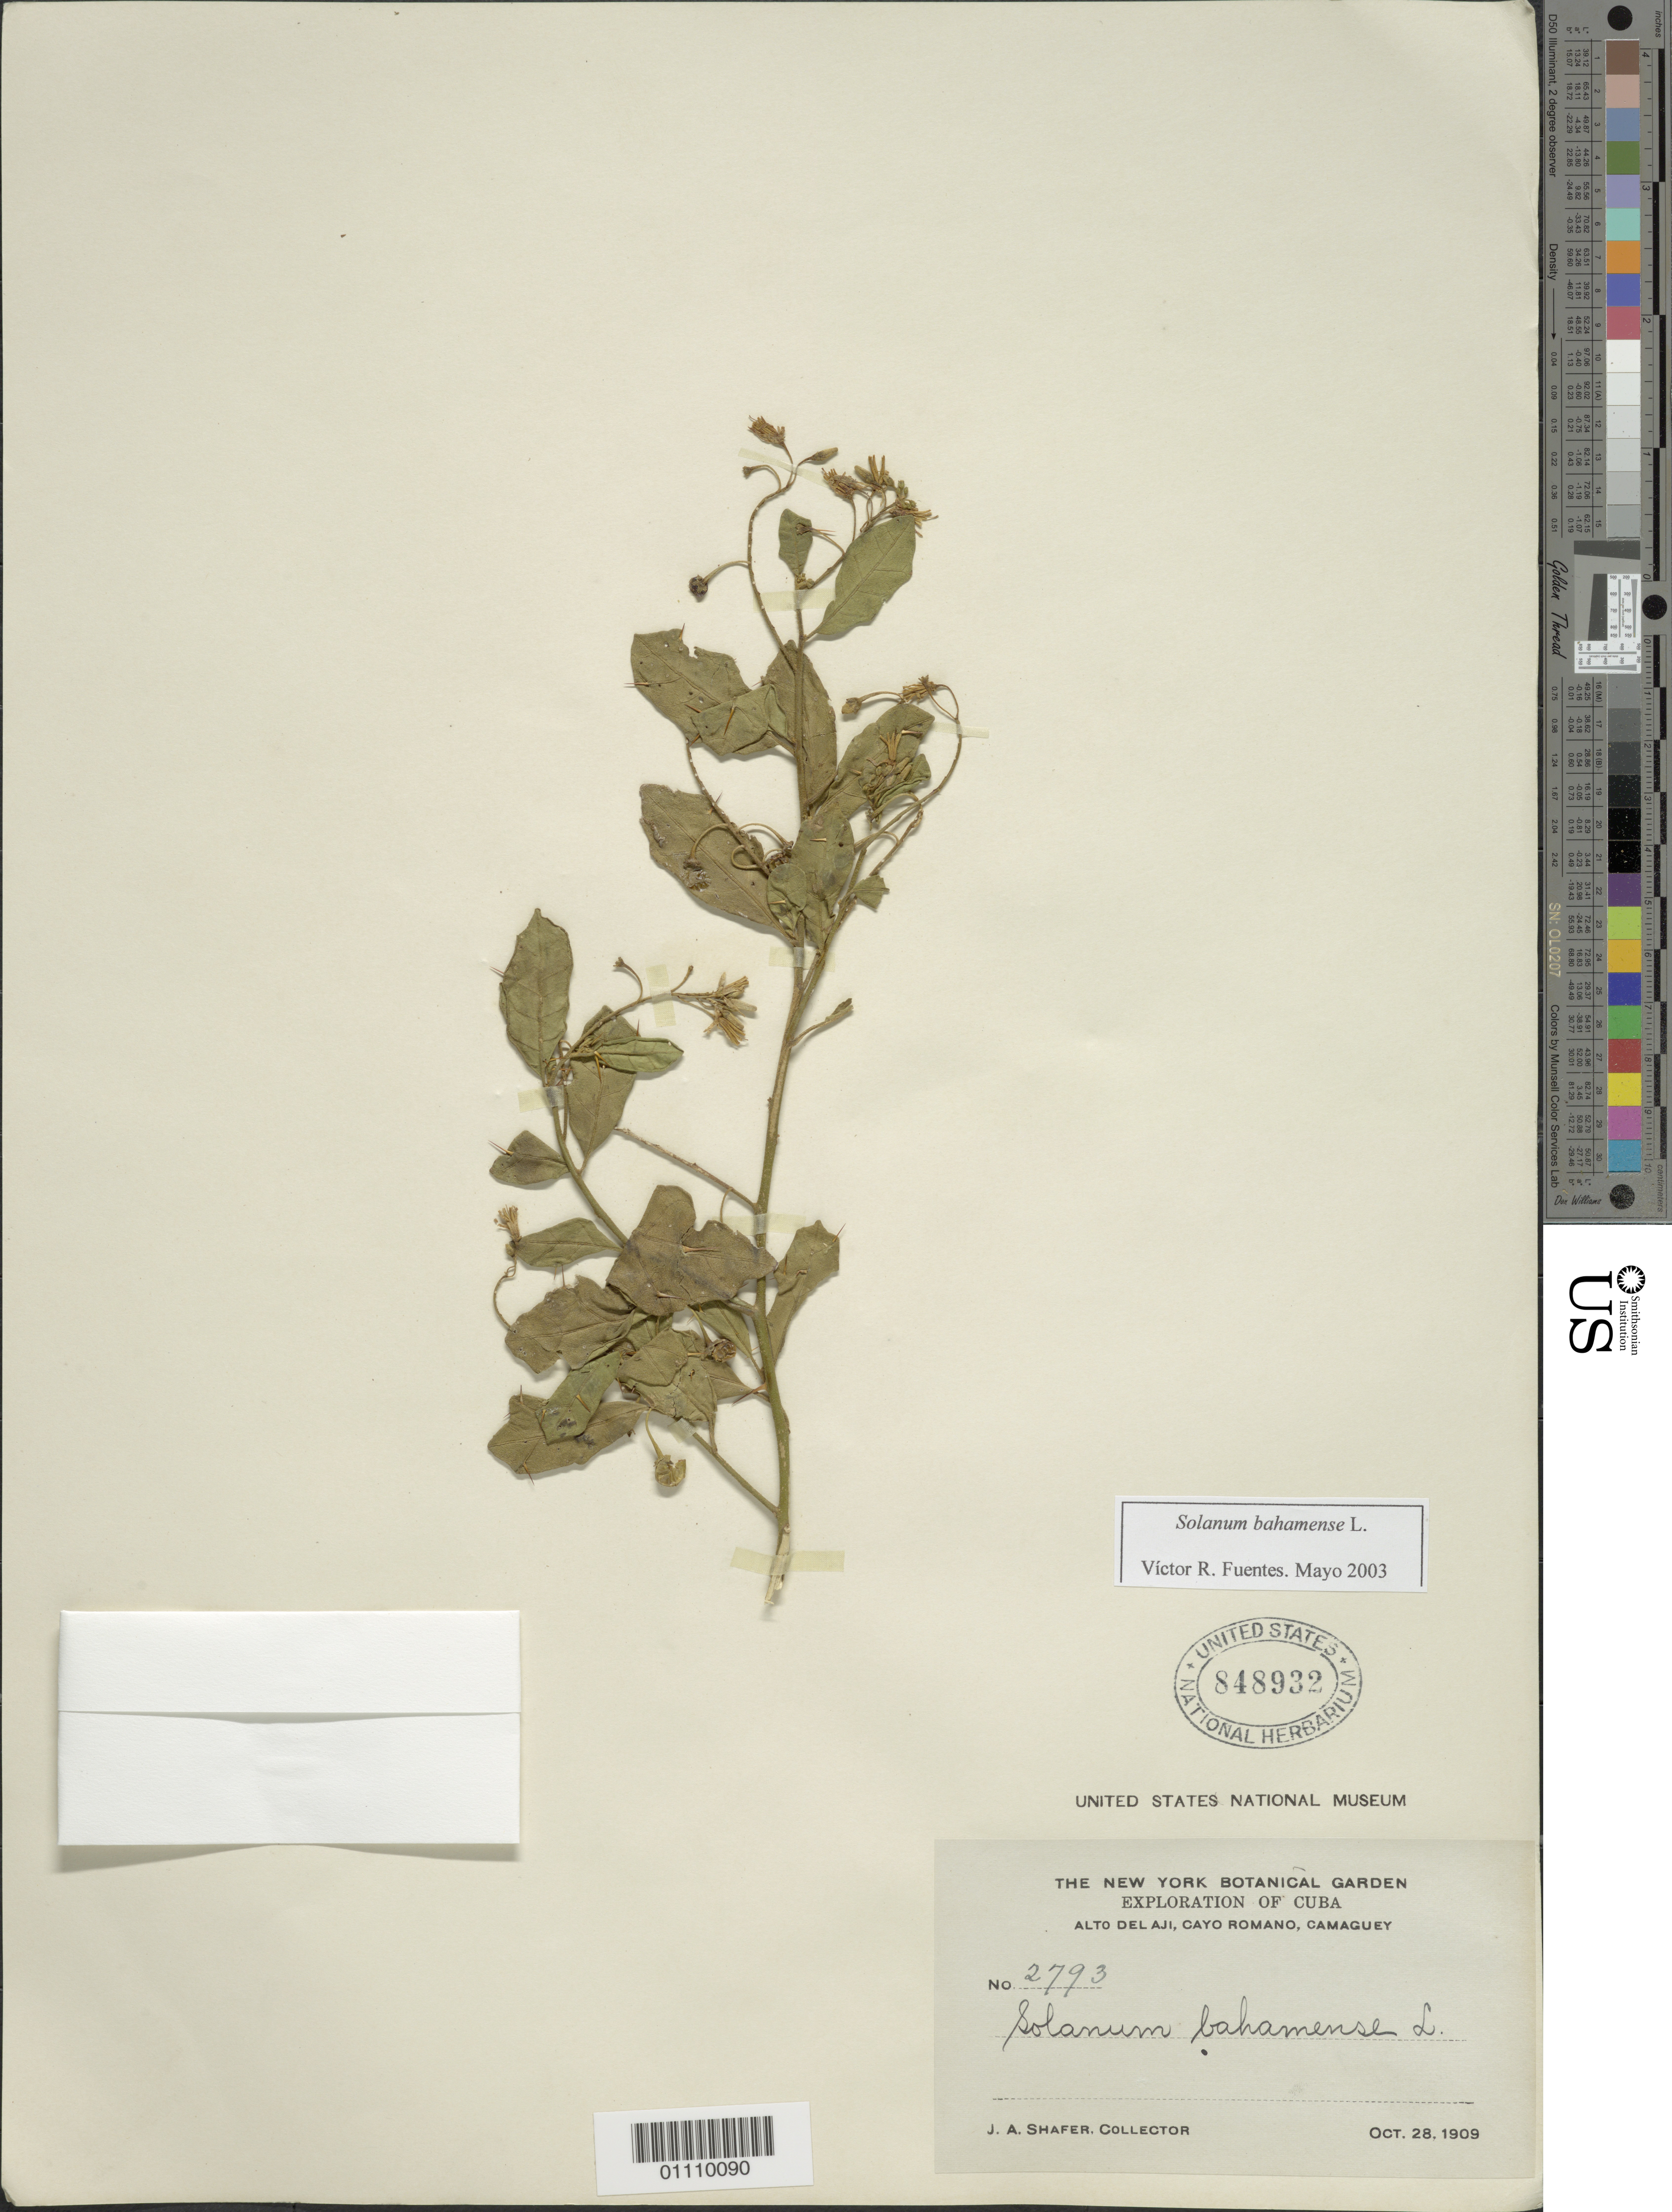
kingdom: Plantae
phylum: Tracheophyta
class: Magnoliopsida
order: Solanales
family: Solanaceae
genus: Solanum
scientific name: Solanum bahamense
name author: L.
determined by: Fuentes, V. R.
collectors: J. A. Shafer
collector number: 2793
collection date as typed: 28 Oct 1909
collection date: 1909-10-28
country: Cuba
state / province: Camaguey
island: Cuba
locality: Alto Del Aji, Cayo Romano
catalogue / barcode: US 848932